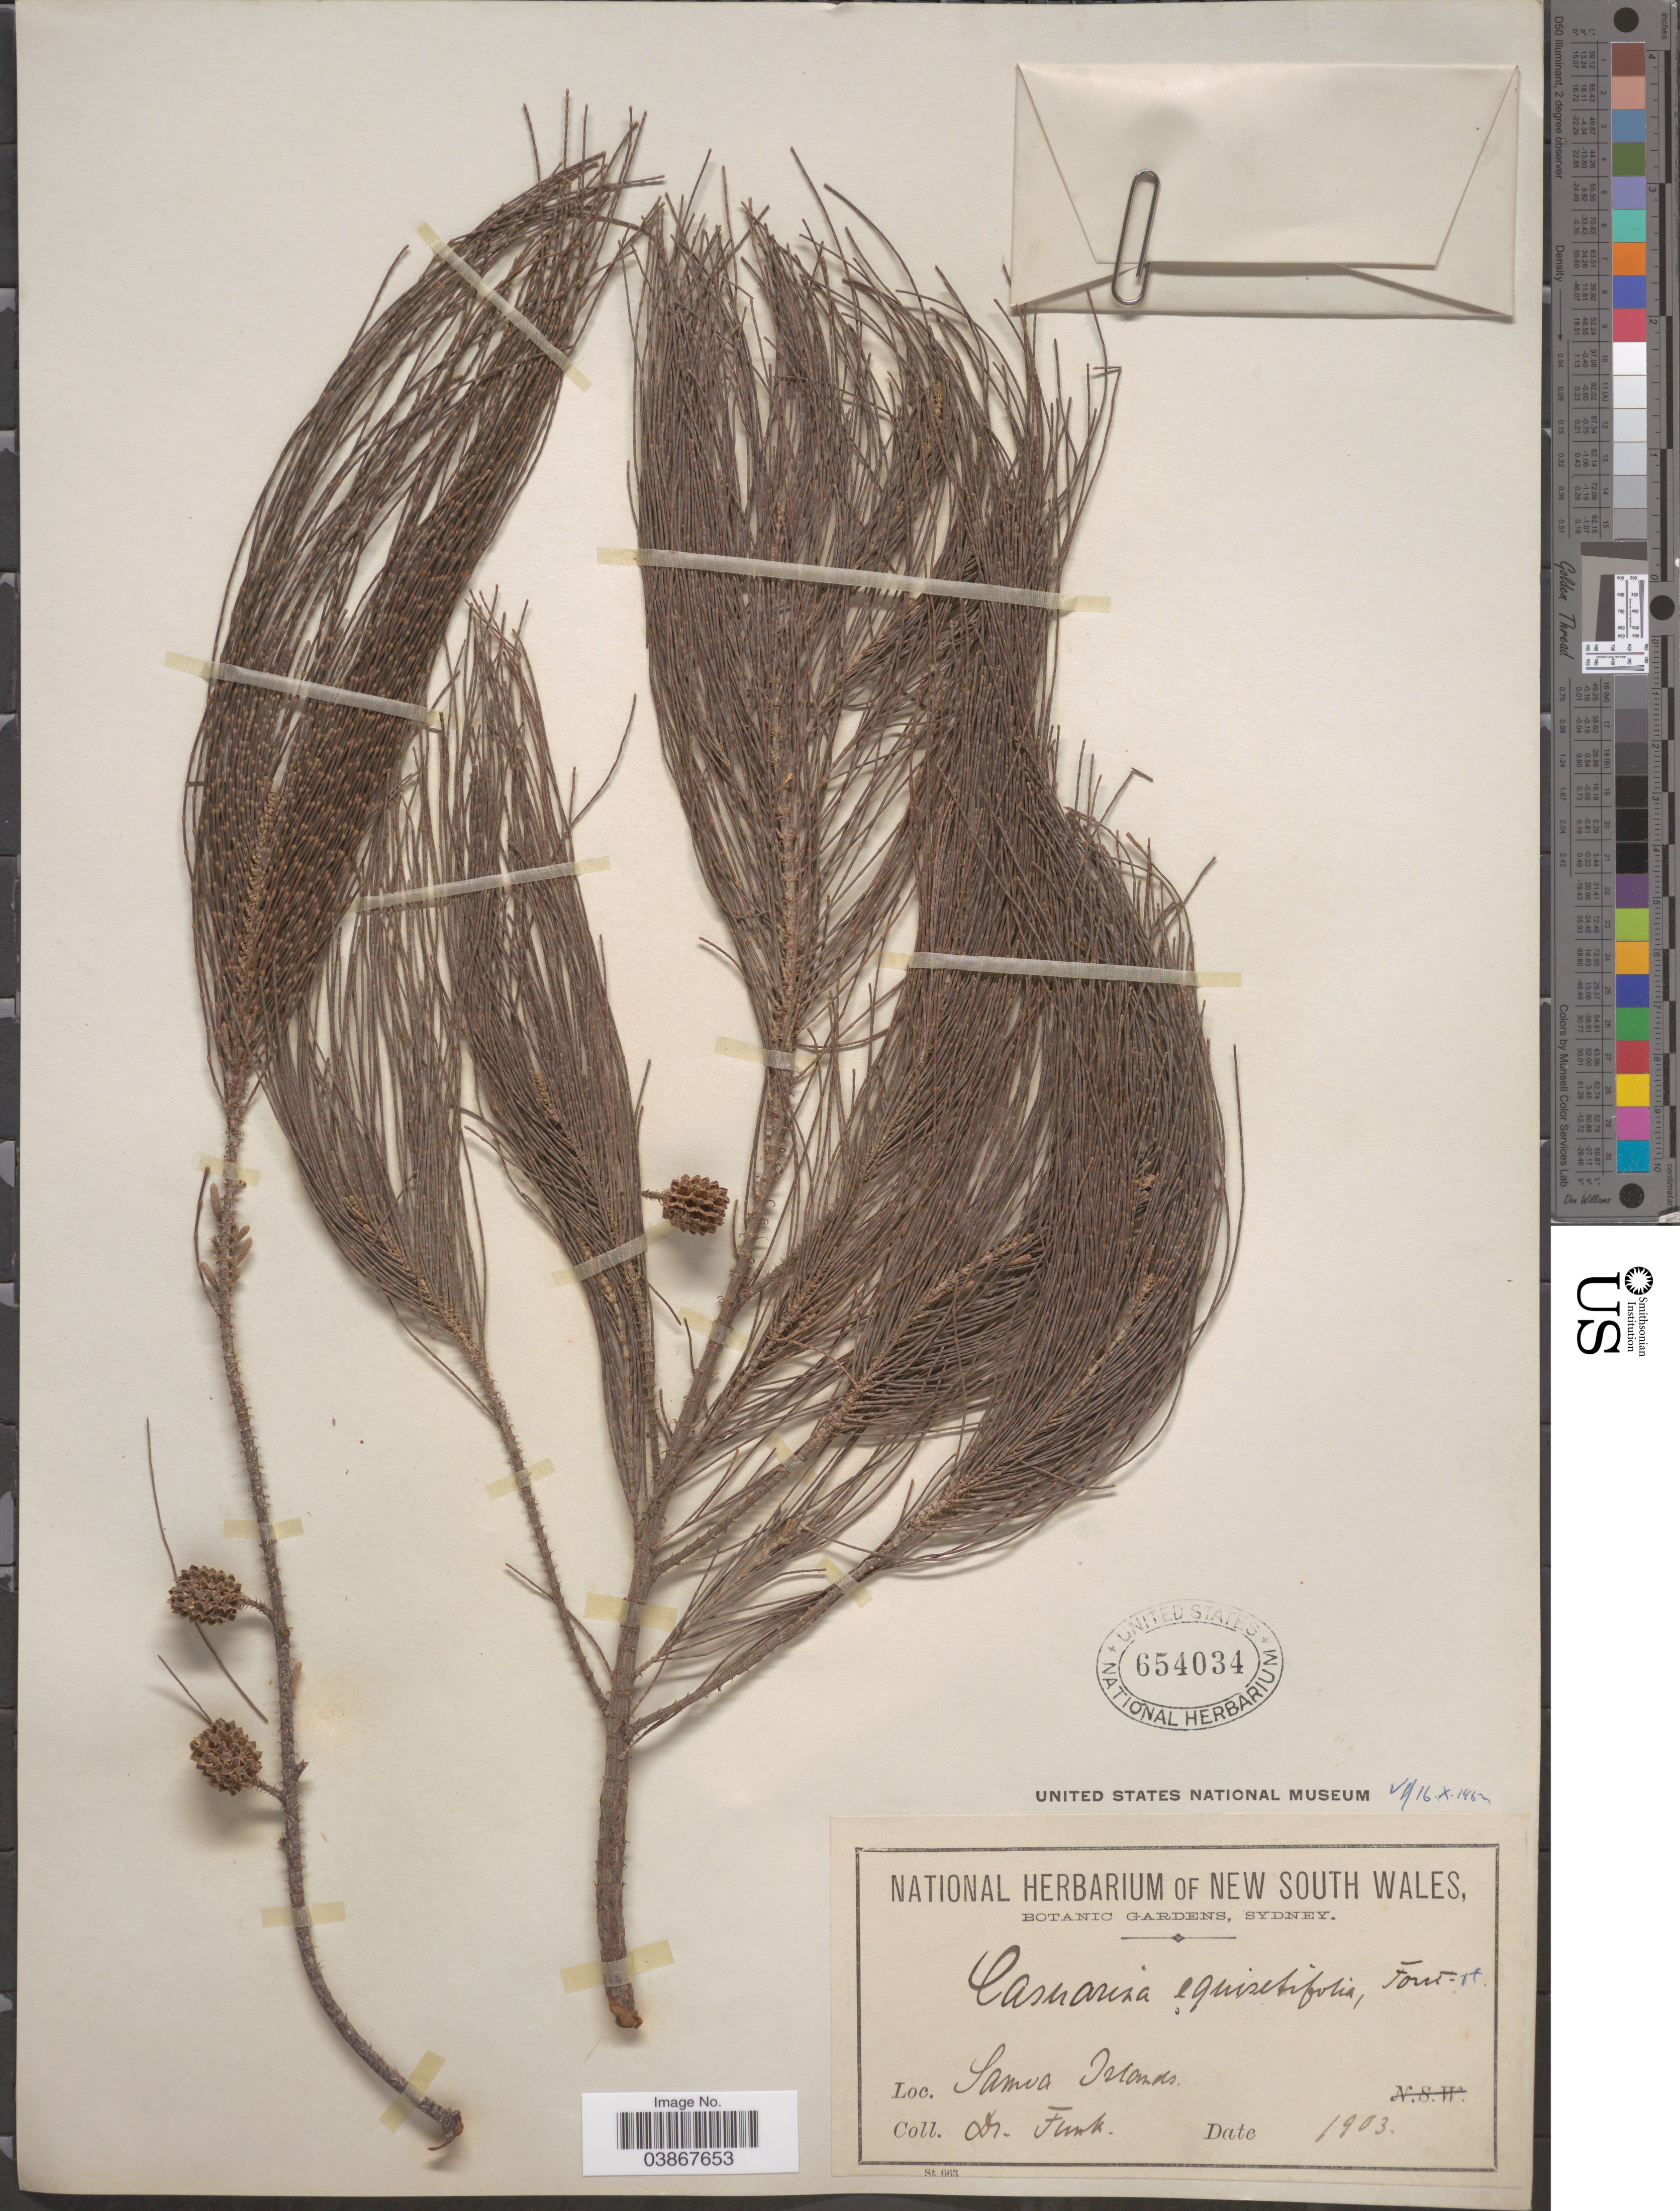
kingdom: Plantae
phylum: Tracheophyta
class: Magnoliopsida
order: Fagales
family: Casuarinaceae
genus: Casuarina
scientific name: Casuarina equisetifolia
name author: L.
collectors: -. Funk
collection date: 1903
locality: Samoa Islands.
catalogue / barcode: US 654034